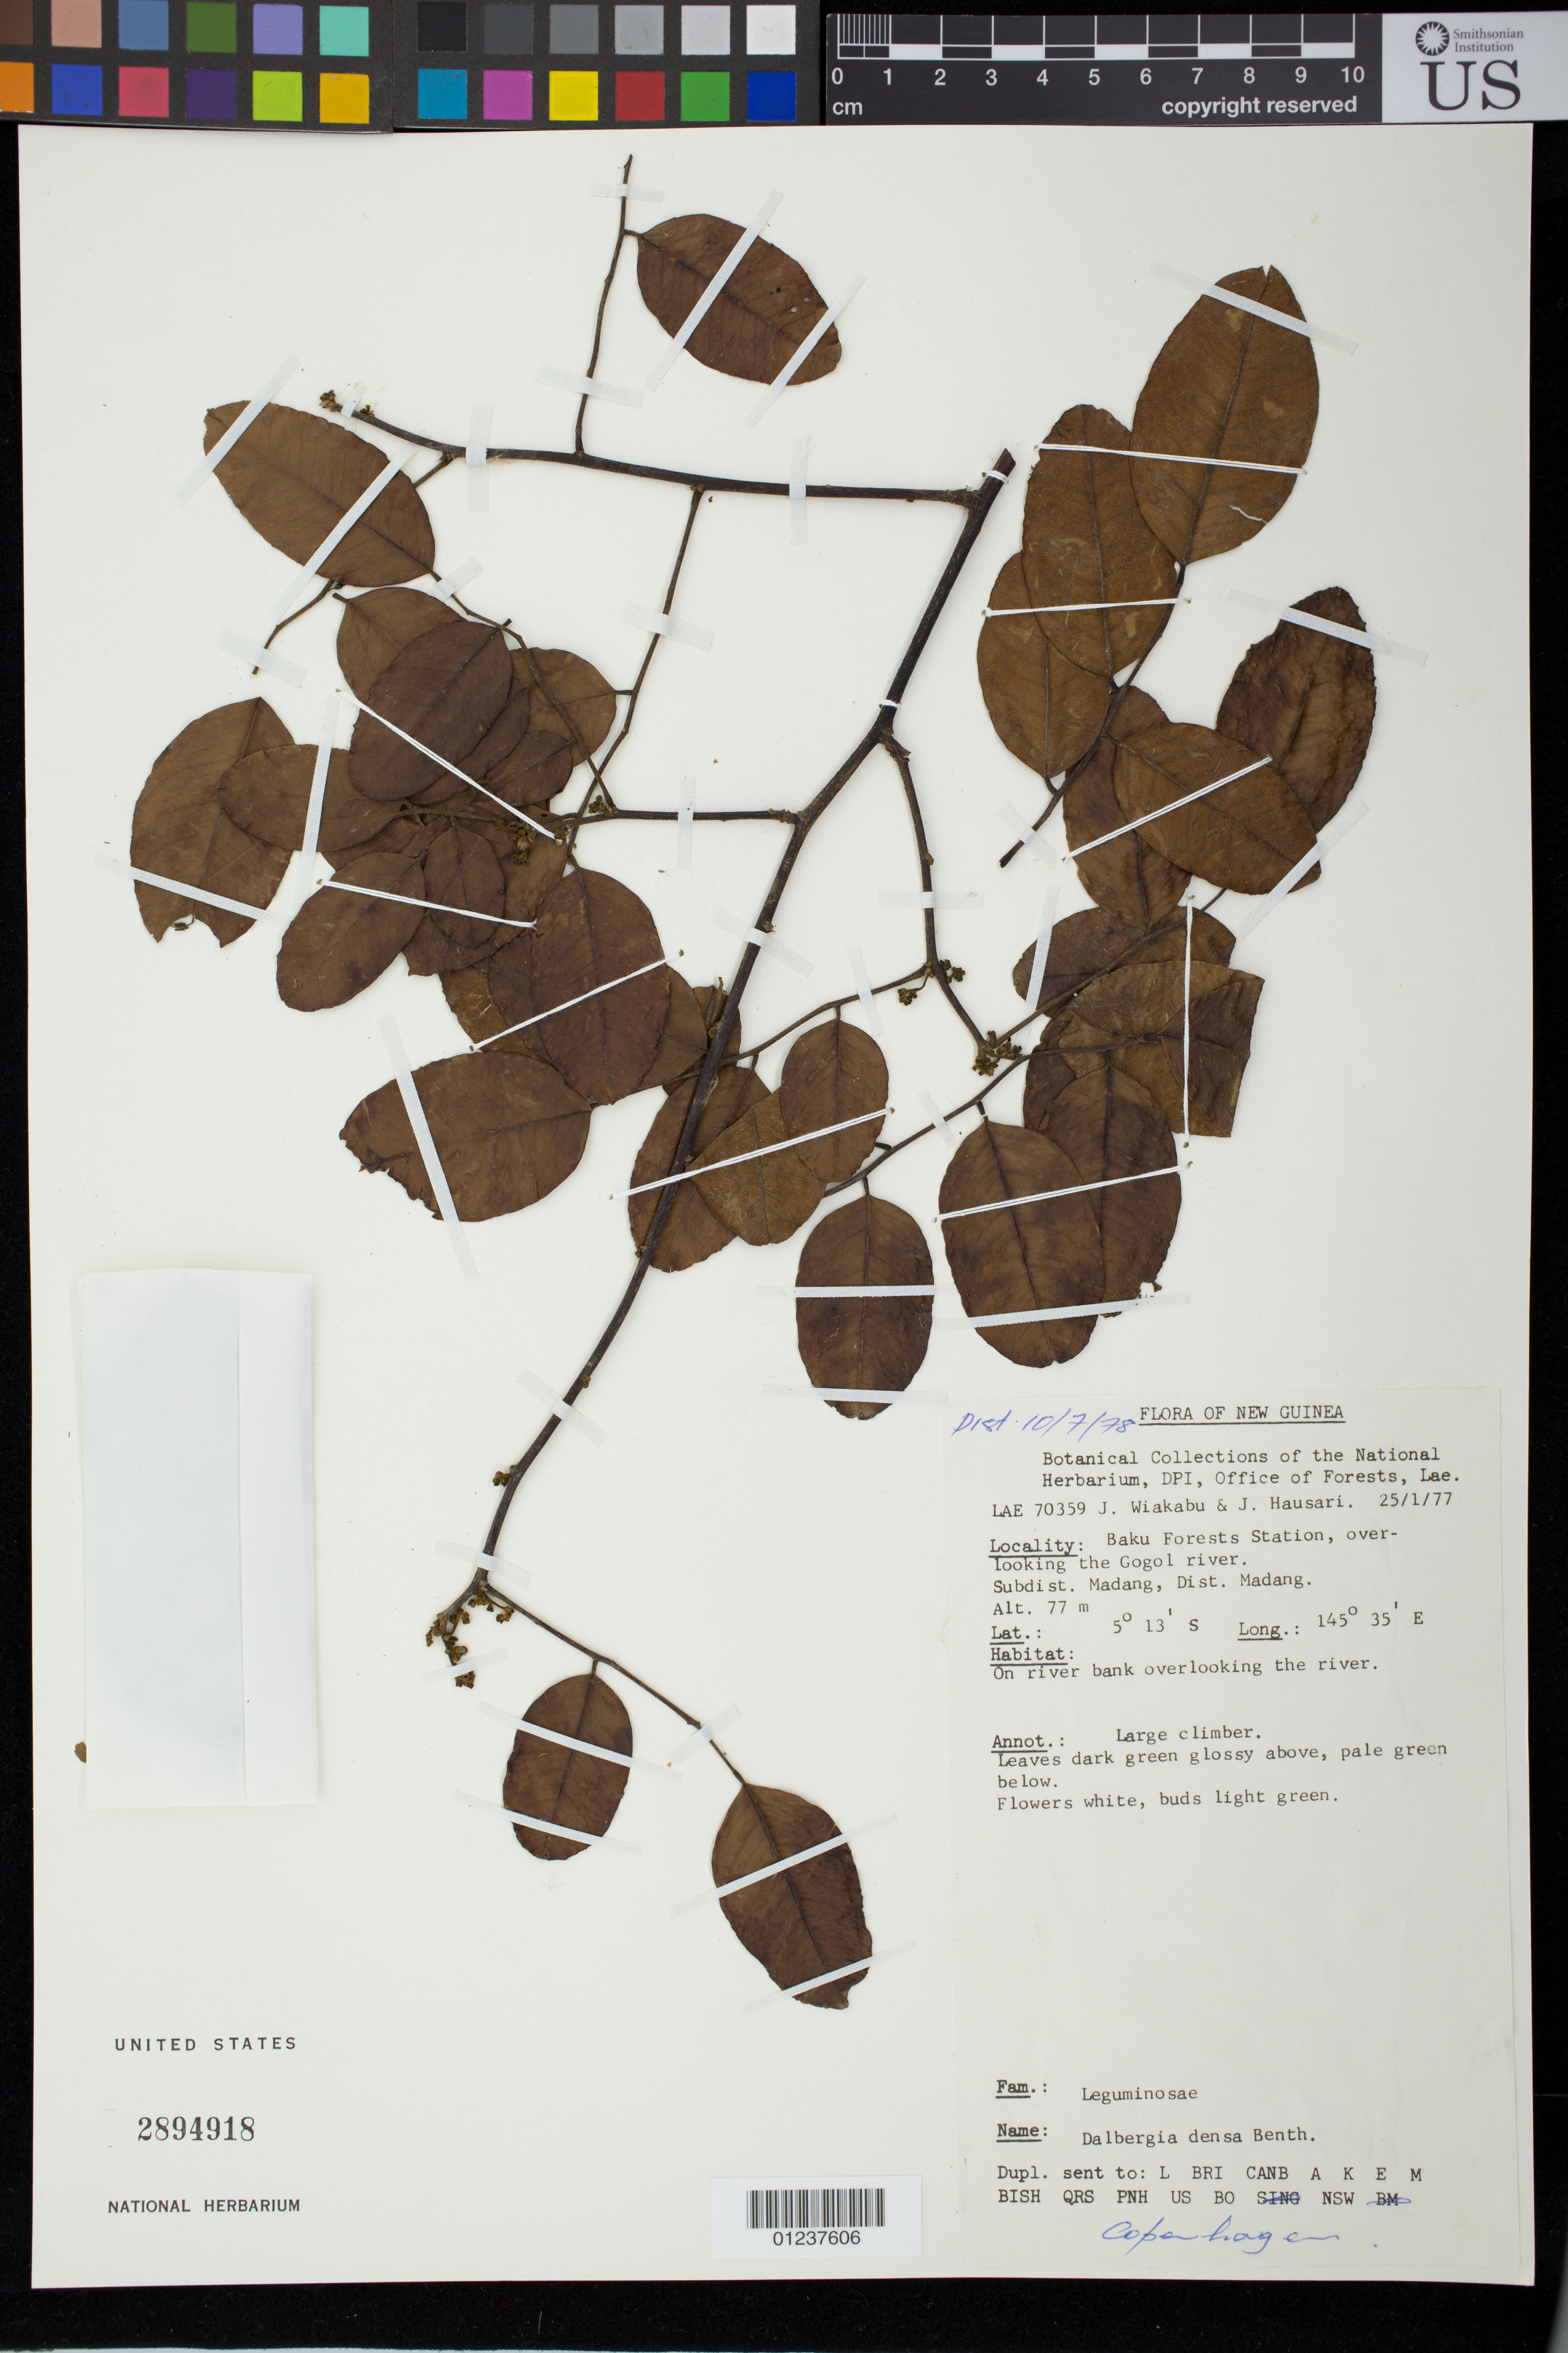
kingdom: Plantae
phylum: Tracheophyta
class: Magnoliopsida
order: Fabales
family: Fabaceae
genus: Dalbergia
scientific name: Dalbergia densa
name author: Benth.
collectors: J. Wiakabu & J. Hausari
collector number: LAE 70359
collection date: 1977-01-25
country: Papua New Guinea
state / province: Madang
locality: Baku Forests Station, overlooking the Gogol river. Subdist. Madang. On the river bank overlooking the river.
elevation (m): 77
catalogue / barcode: US 2894918